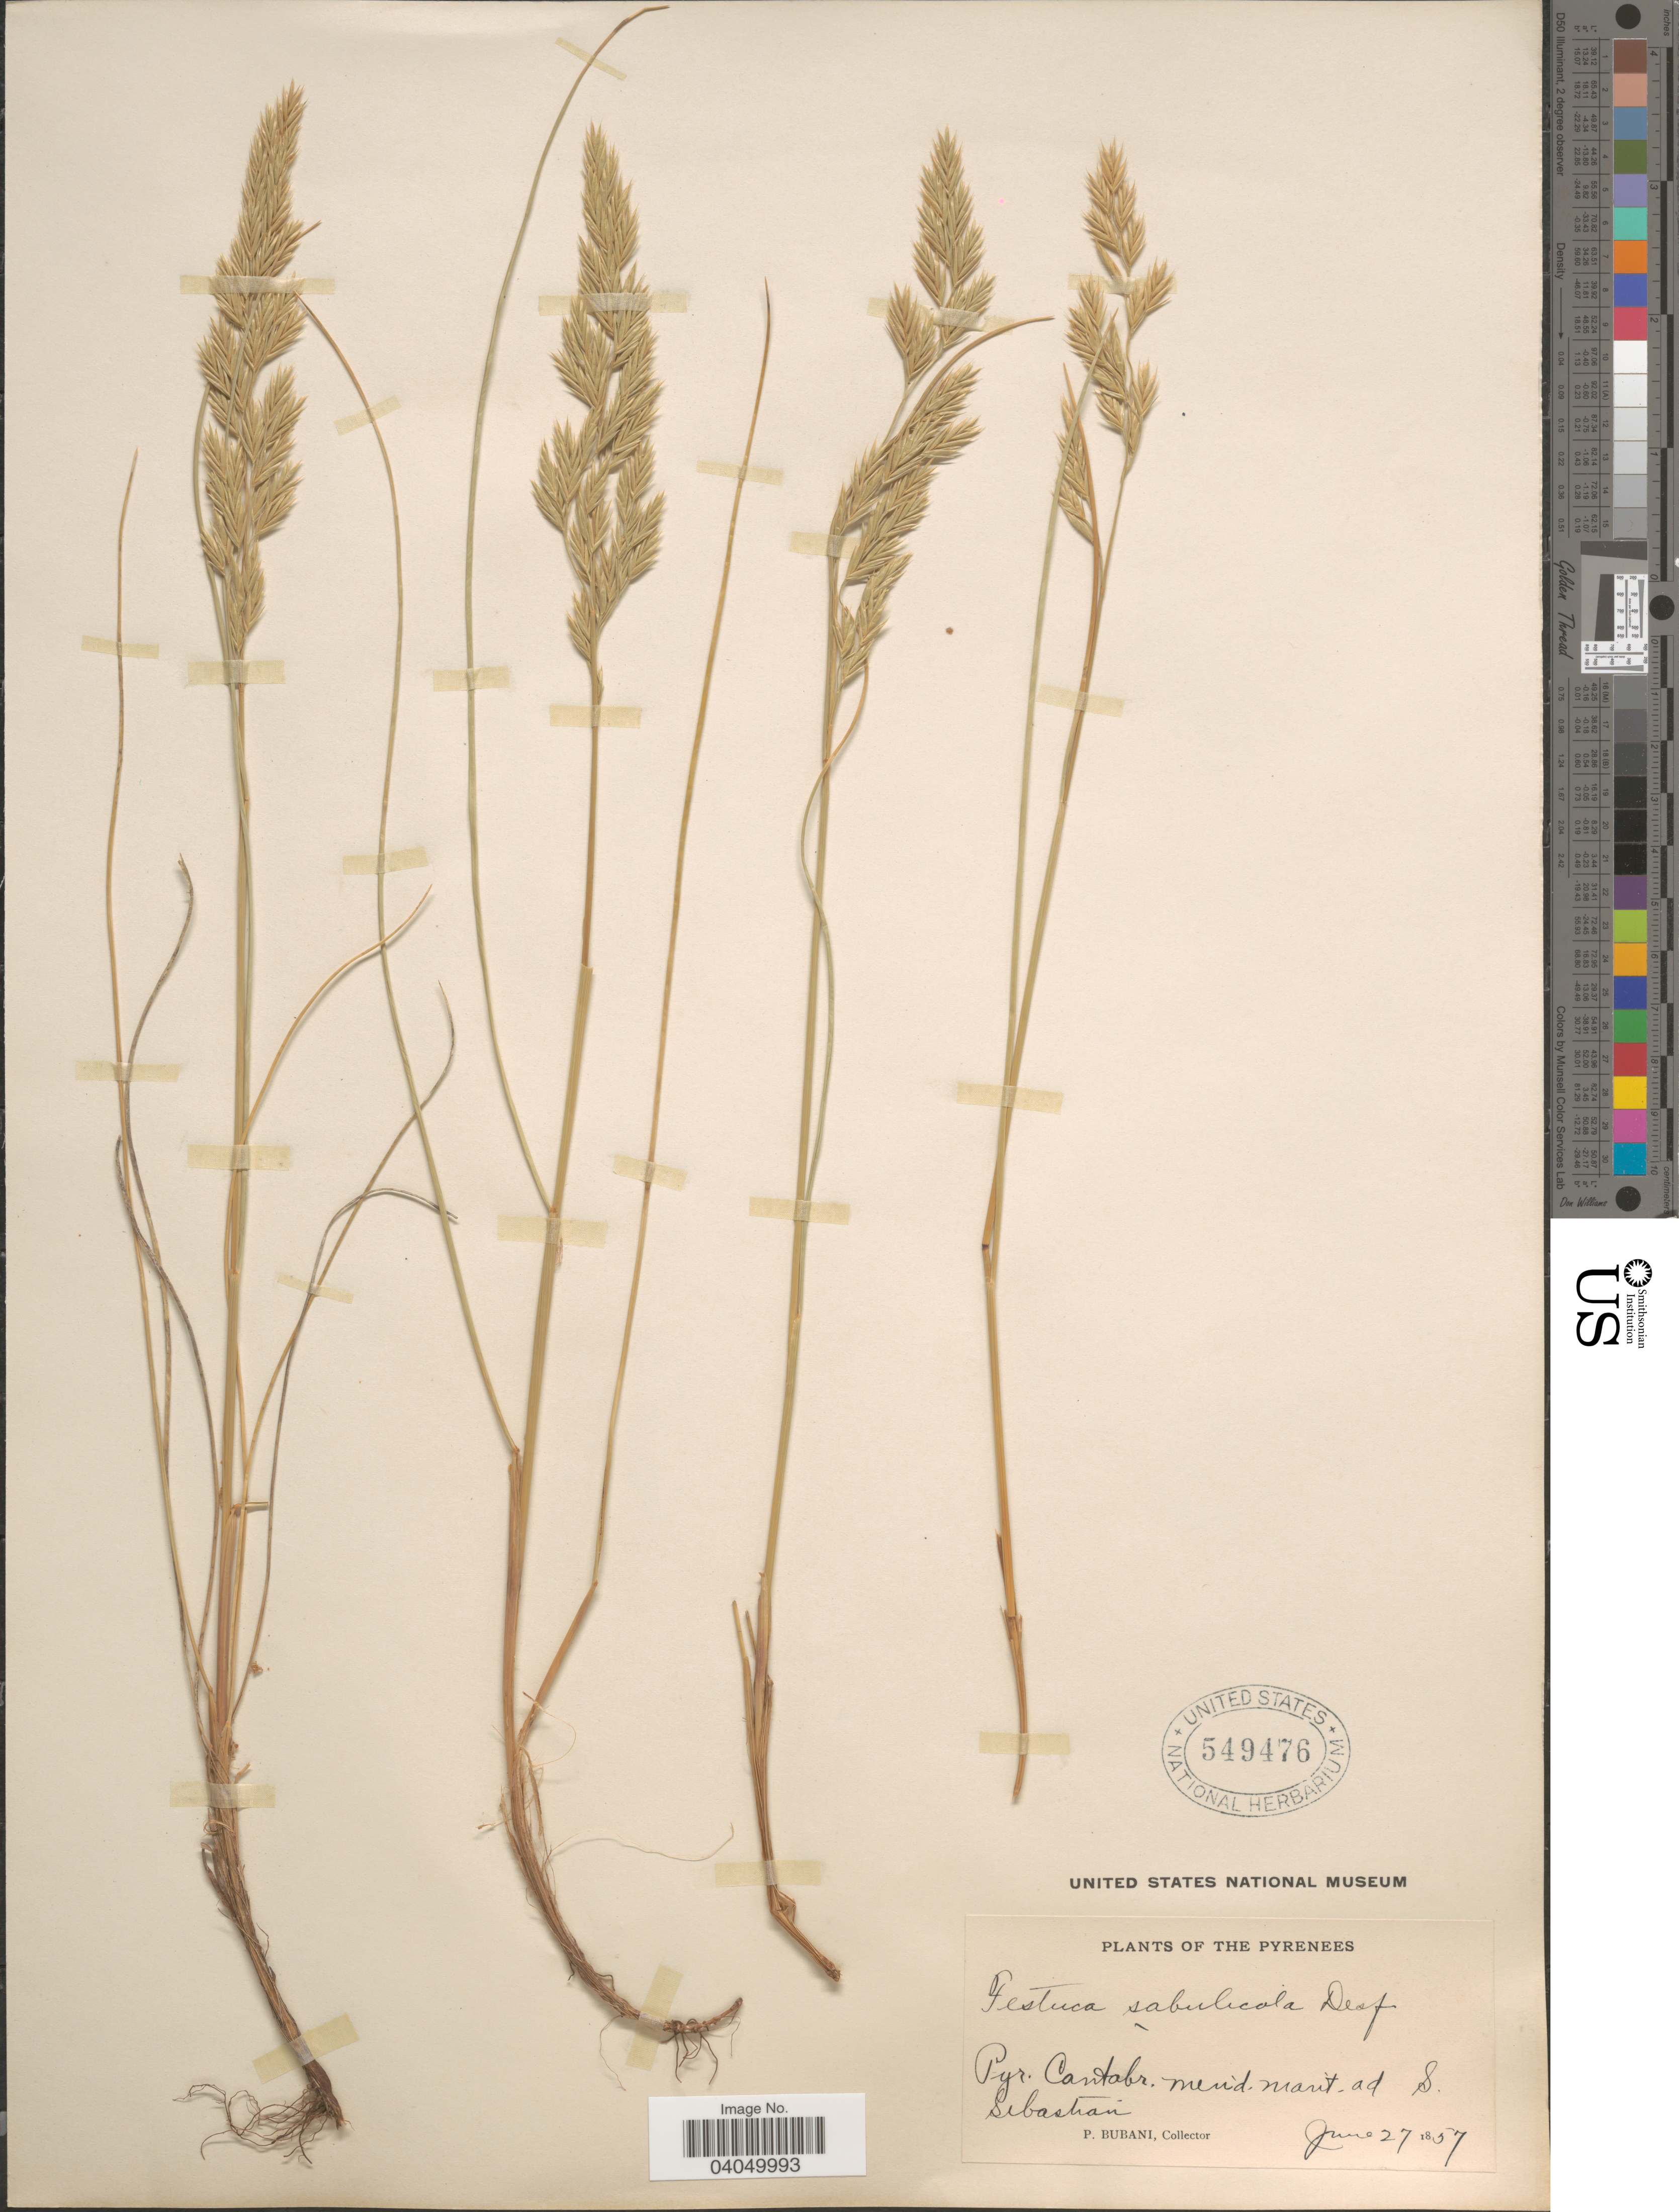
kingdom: Plantae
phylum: Tracheophyta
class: Liliopsida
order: Poales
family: Poaceae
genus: Festuca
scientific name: Festuca rubra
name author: L.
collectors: P. Bubani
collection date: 1857-06-27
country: Spain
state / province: Cantabria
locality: Pyrenees. Pyr. Cantabr. merid. marit. ad S. Sebastian.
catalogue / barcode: US 549476